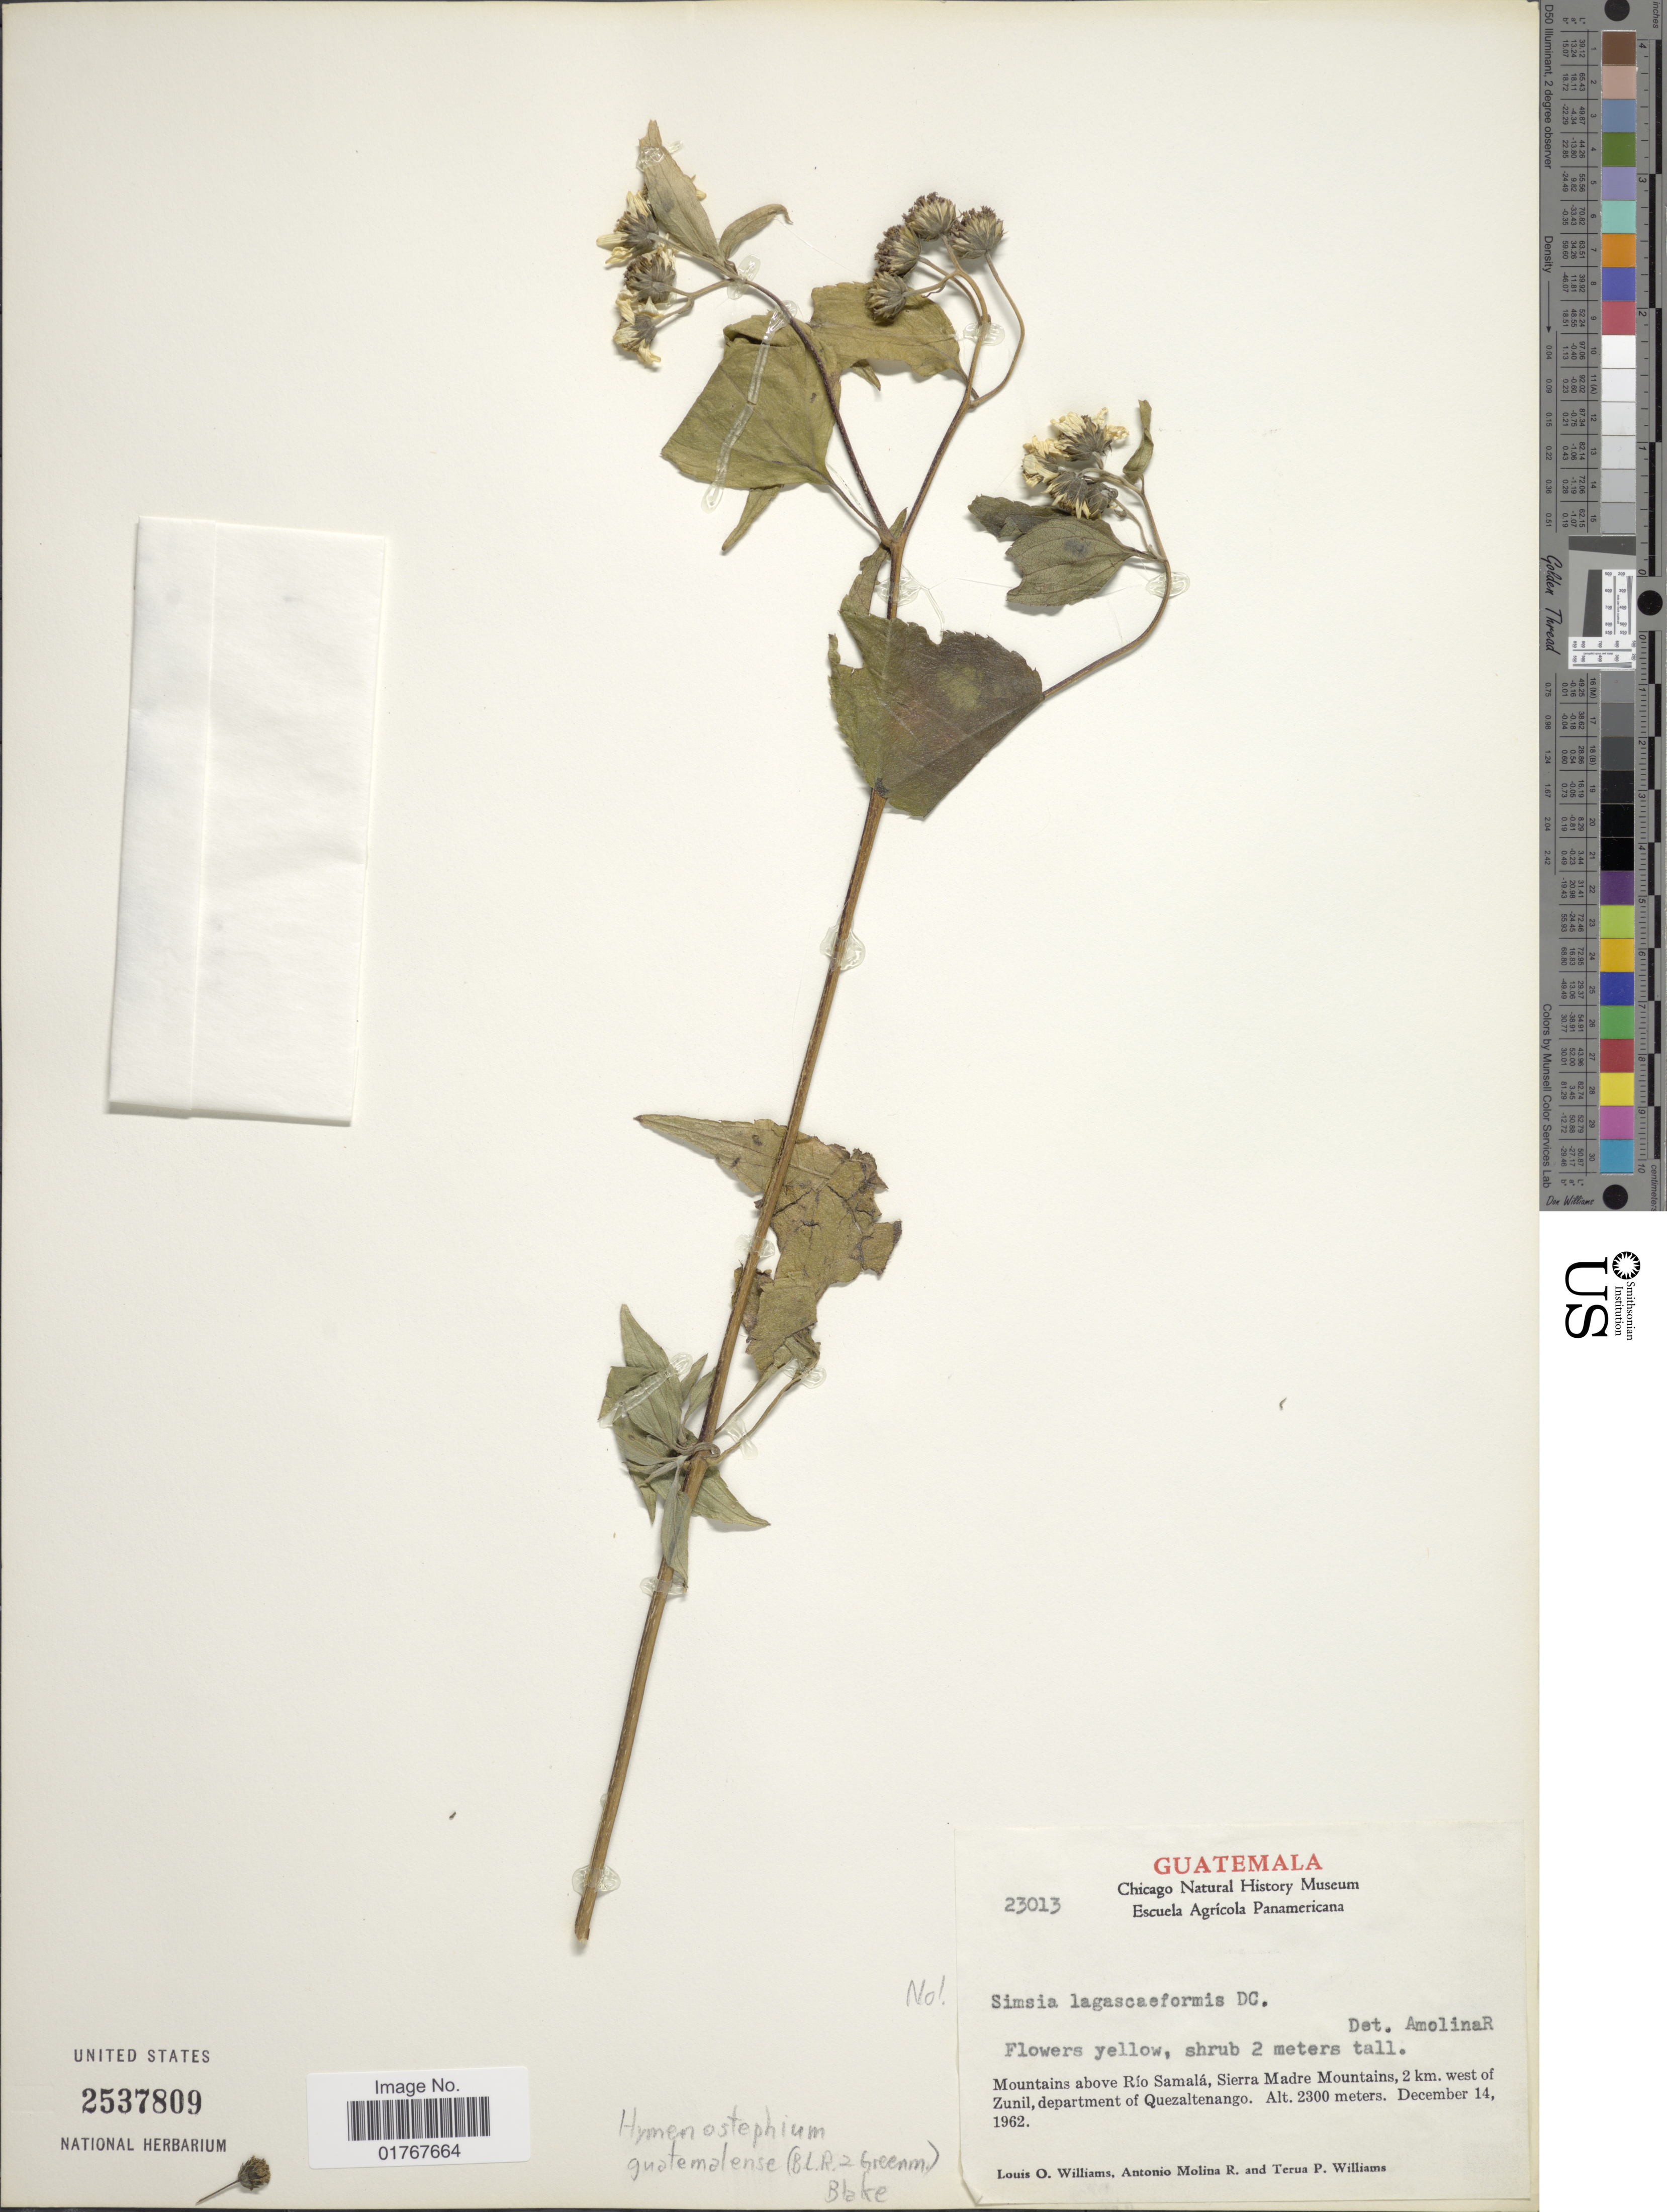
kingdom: Plantae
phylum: Tracheophyta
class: Magnoliopsida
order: Asterales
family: Asteraceae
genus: Viguiera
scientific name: Viguiera cordata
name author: (Hook. & Arn.) D'Arcy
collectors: L. O. Williams, A. Molina R. & T. P. Williams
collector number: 23013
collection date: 1962-12-14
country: Guatemala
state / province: Quetzaltenango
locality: Mountains above Río Samalá, Sierra Madre Mountains, 2 km. west of Zunil, department of Quezaltenango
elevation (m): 2300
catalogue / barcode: US 2537809